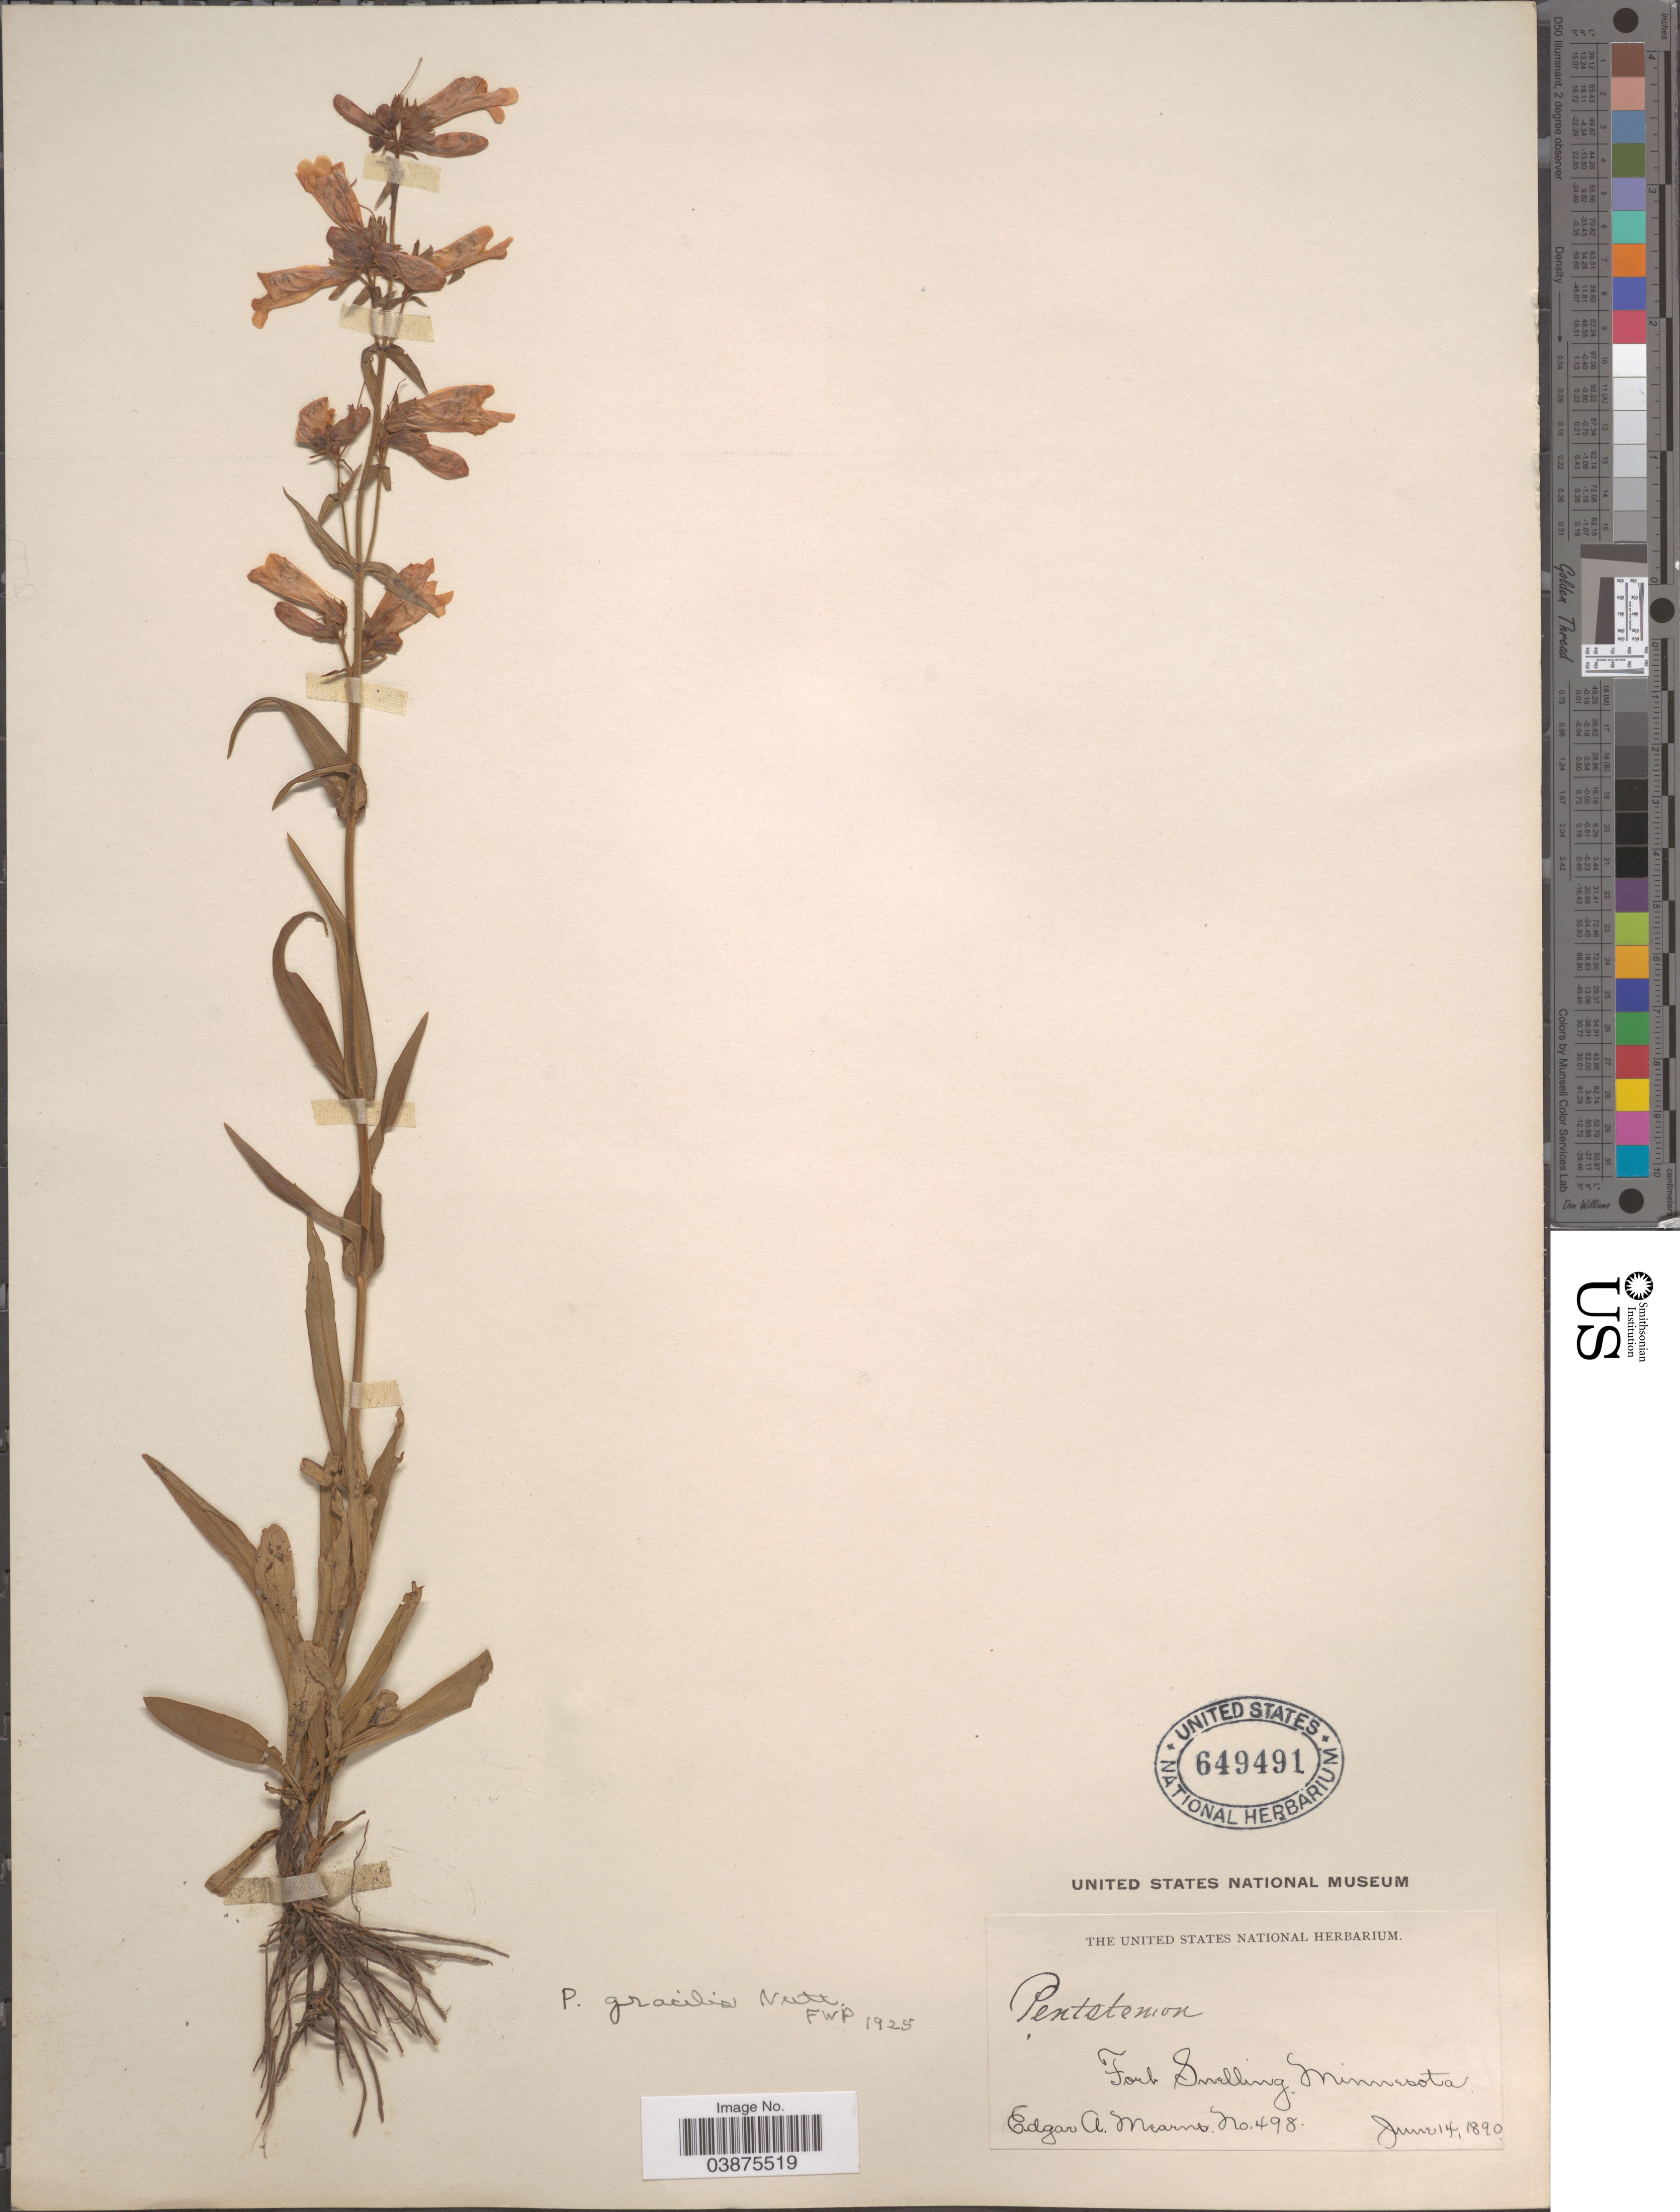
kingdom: Plantae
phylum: Tracheophyta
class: Magnoliopsida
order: Lamiales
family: Plantaginaceae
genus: Penstemon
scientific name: Penstemon gracilis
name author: Nutt.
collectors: E. A. Mearns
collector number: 498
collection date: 1890-06-14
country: United States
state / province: Minnesota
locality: Fort Snelling.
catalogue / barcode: US 649491